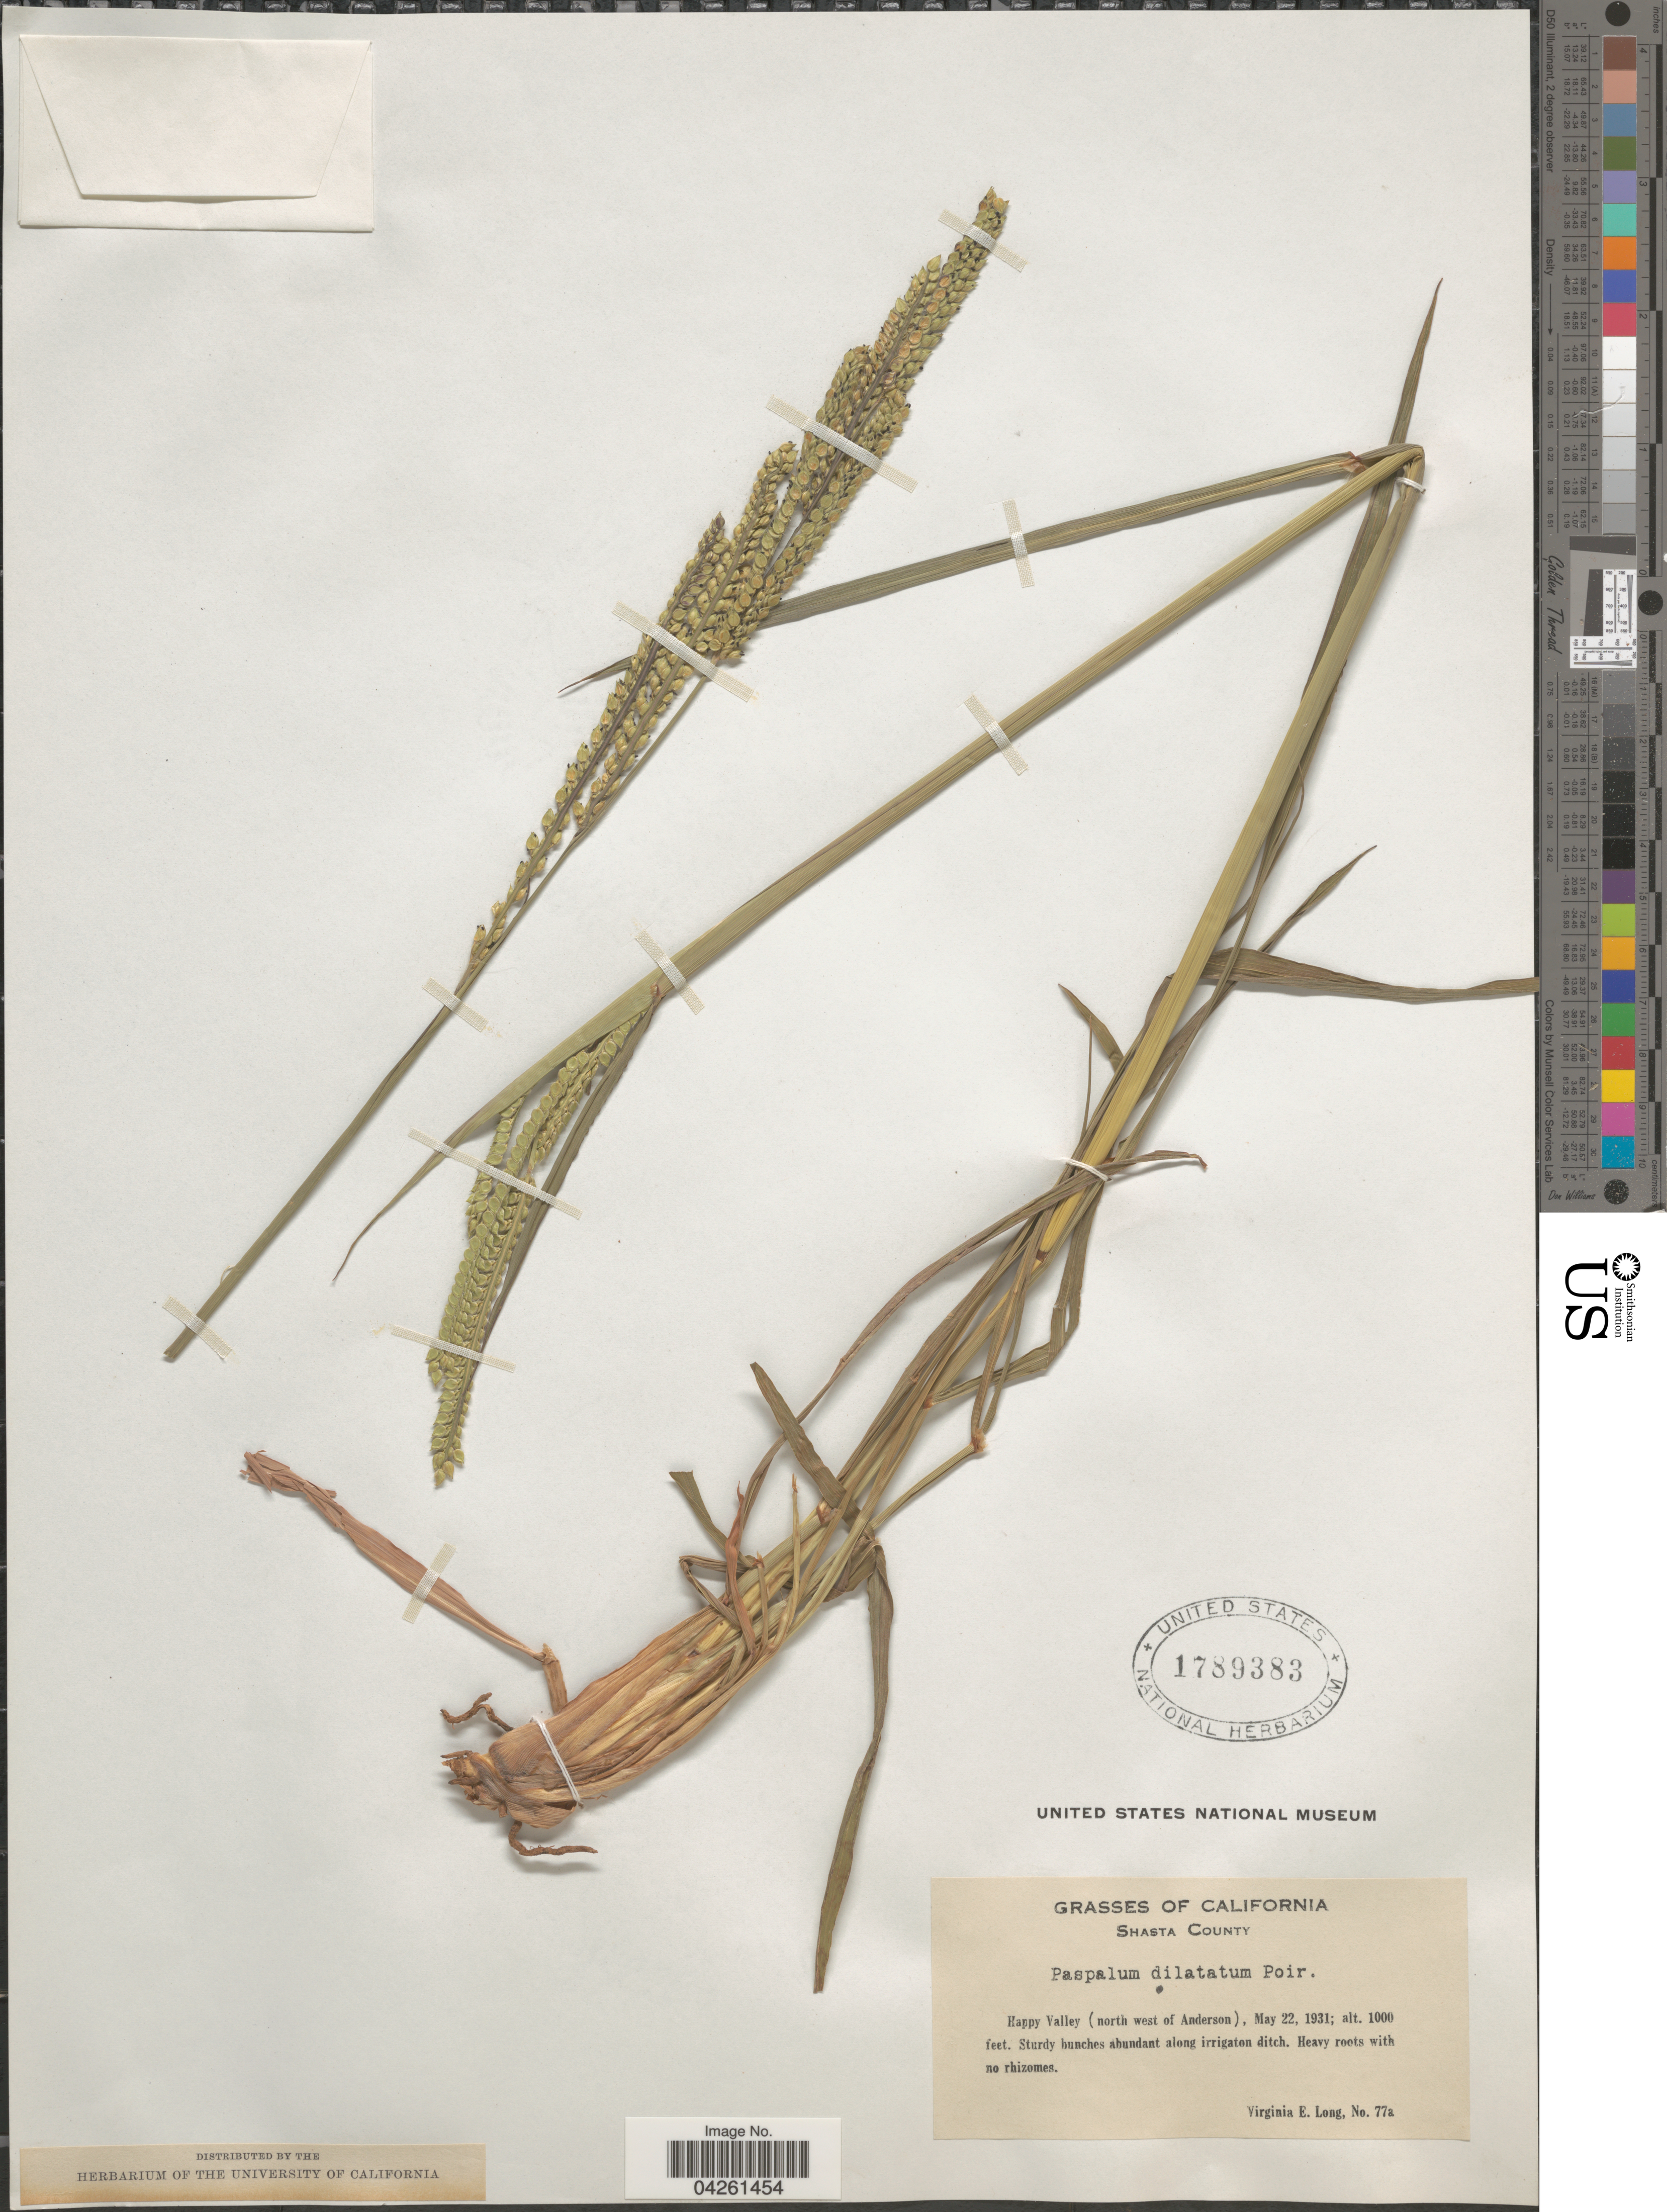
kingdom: Plantae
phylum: Tracheophyta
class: Liliopsida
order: Poales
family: Poaceae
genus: Paspalum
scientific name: Paspalum dilatatum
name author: Poir.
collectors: V. Long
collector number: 77a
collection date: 1931-05-22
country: United States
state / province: California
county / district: Shasta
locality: Shasta County. Happy Valley (north west of Anderson).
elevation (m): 305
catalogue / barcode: US 1789383